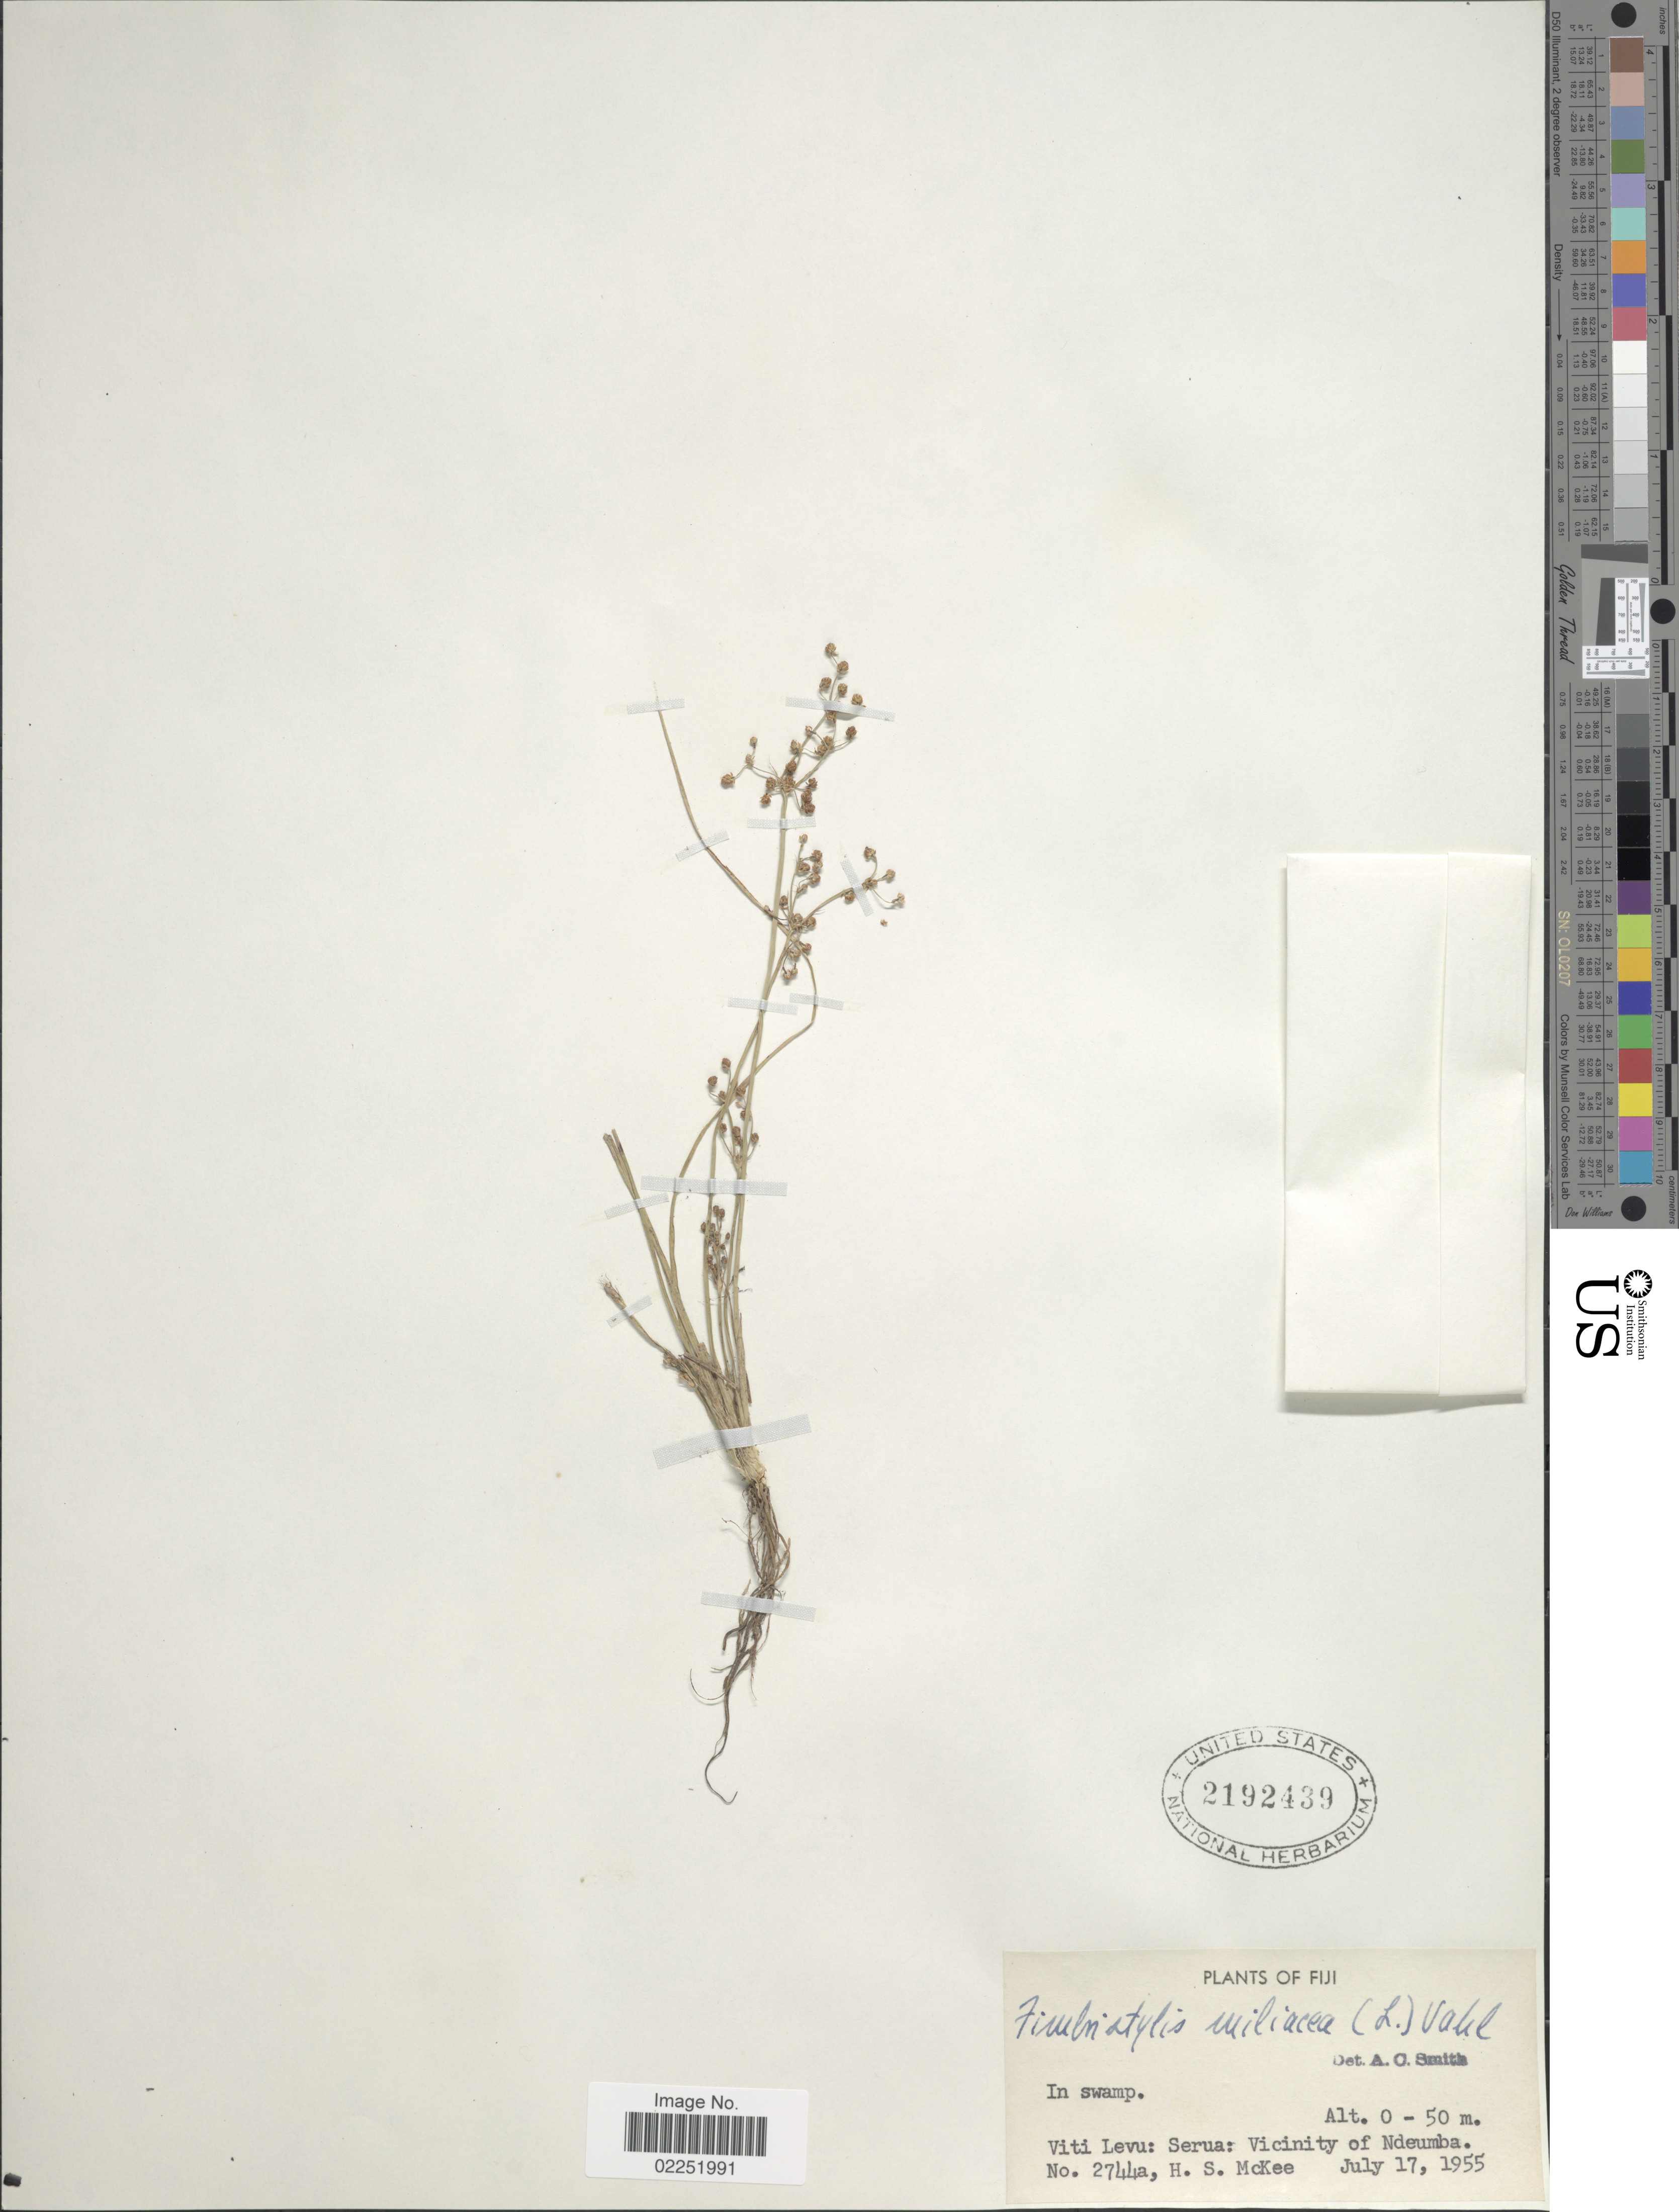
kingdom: Plantae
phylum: Tracheophyta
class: Liliopsida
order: Poales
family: Cyperaceae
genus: Fimbristylis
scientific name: Fimbristylis littoralis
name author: Gaudich.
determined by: Strong, M. T., (US), Smithsonian Institution - National Museum of Natural History (UNITED STATES)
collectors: H. S. McKee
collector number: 2744a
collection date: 1955-07-17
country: Fiji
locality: In swamp, Viti Levu: Serua: Vicinity of Ndeumba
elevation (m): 0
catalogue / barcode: US 2192439